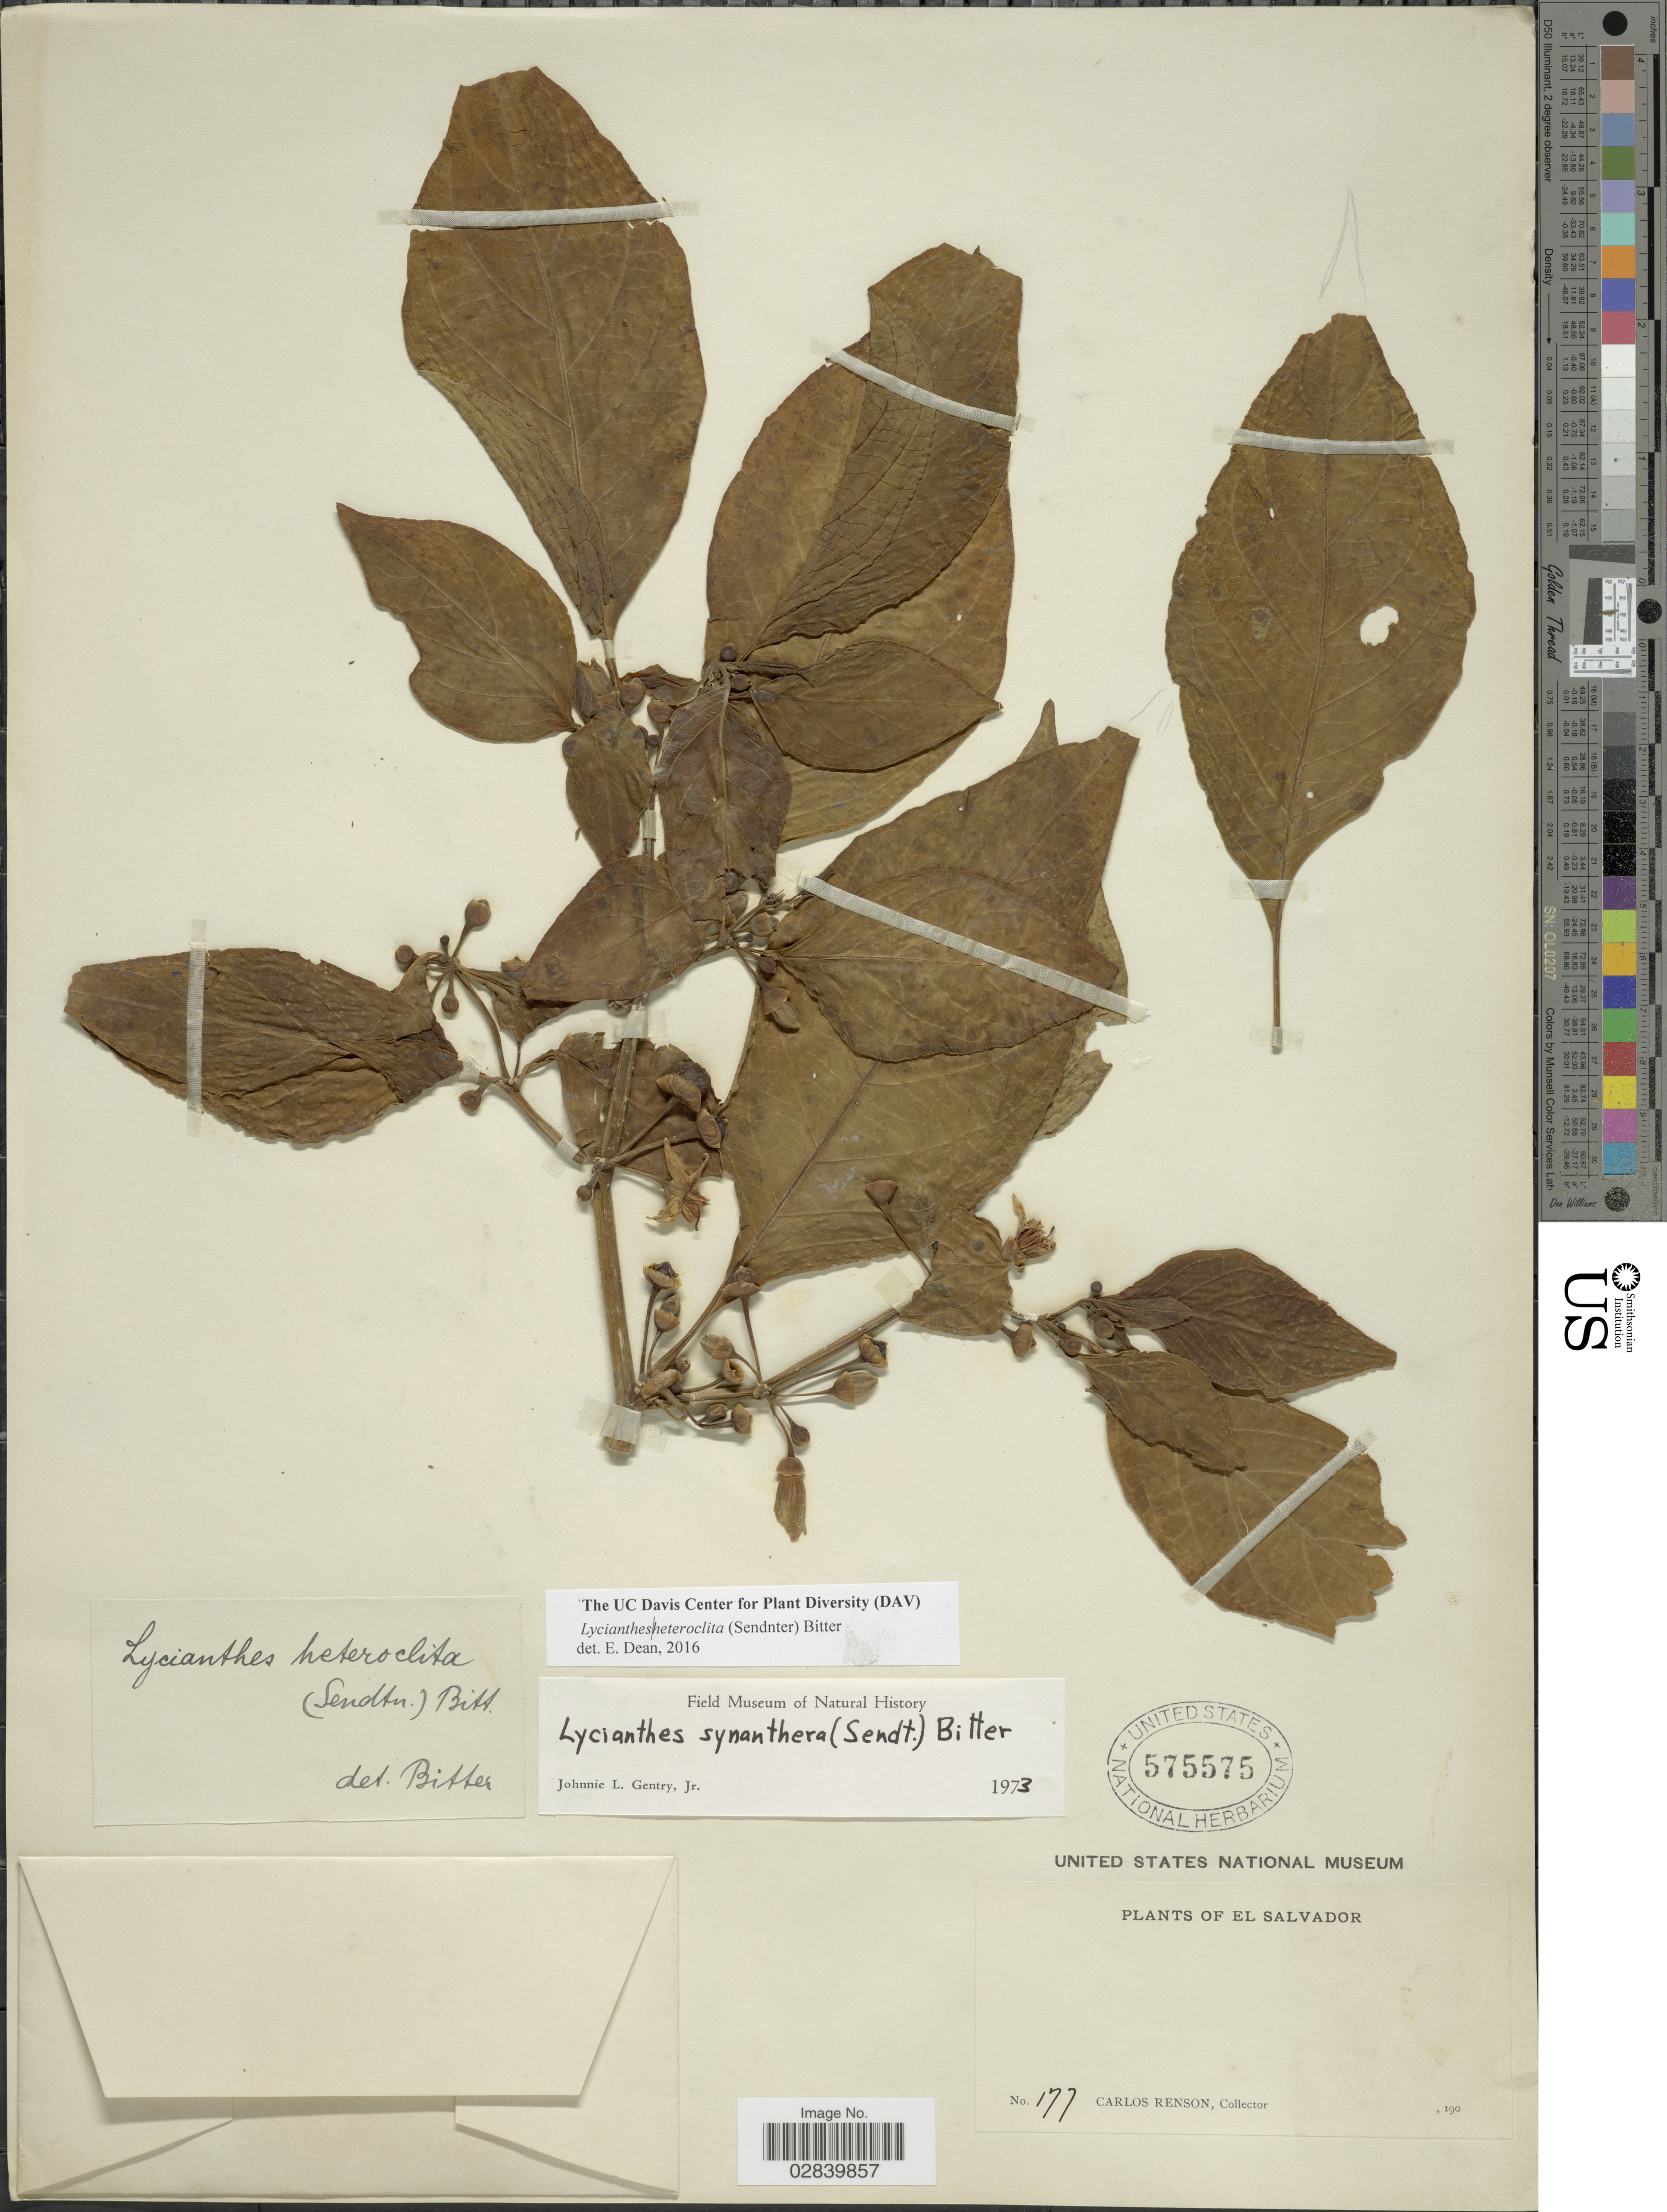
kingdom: Plantae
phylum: Tracheophyta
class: Magnoliopsida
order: Solanales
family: Solanaceae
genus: Lycianthes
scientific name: Lycianthes heteroclita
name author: (Sendtn.) Bitter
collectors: C. Renson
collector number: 117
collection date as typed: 190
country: El Salvador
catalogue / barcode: US 575575